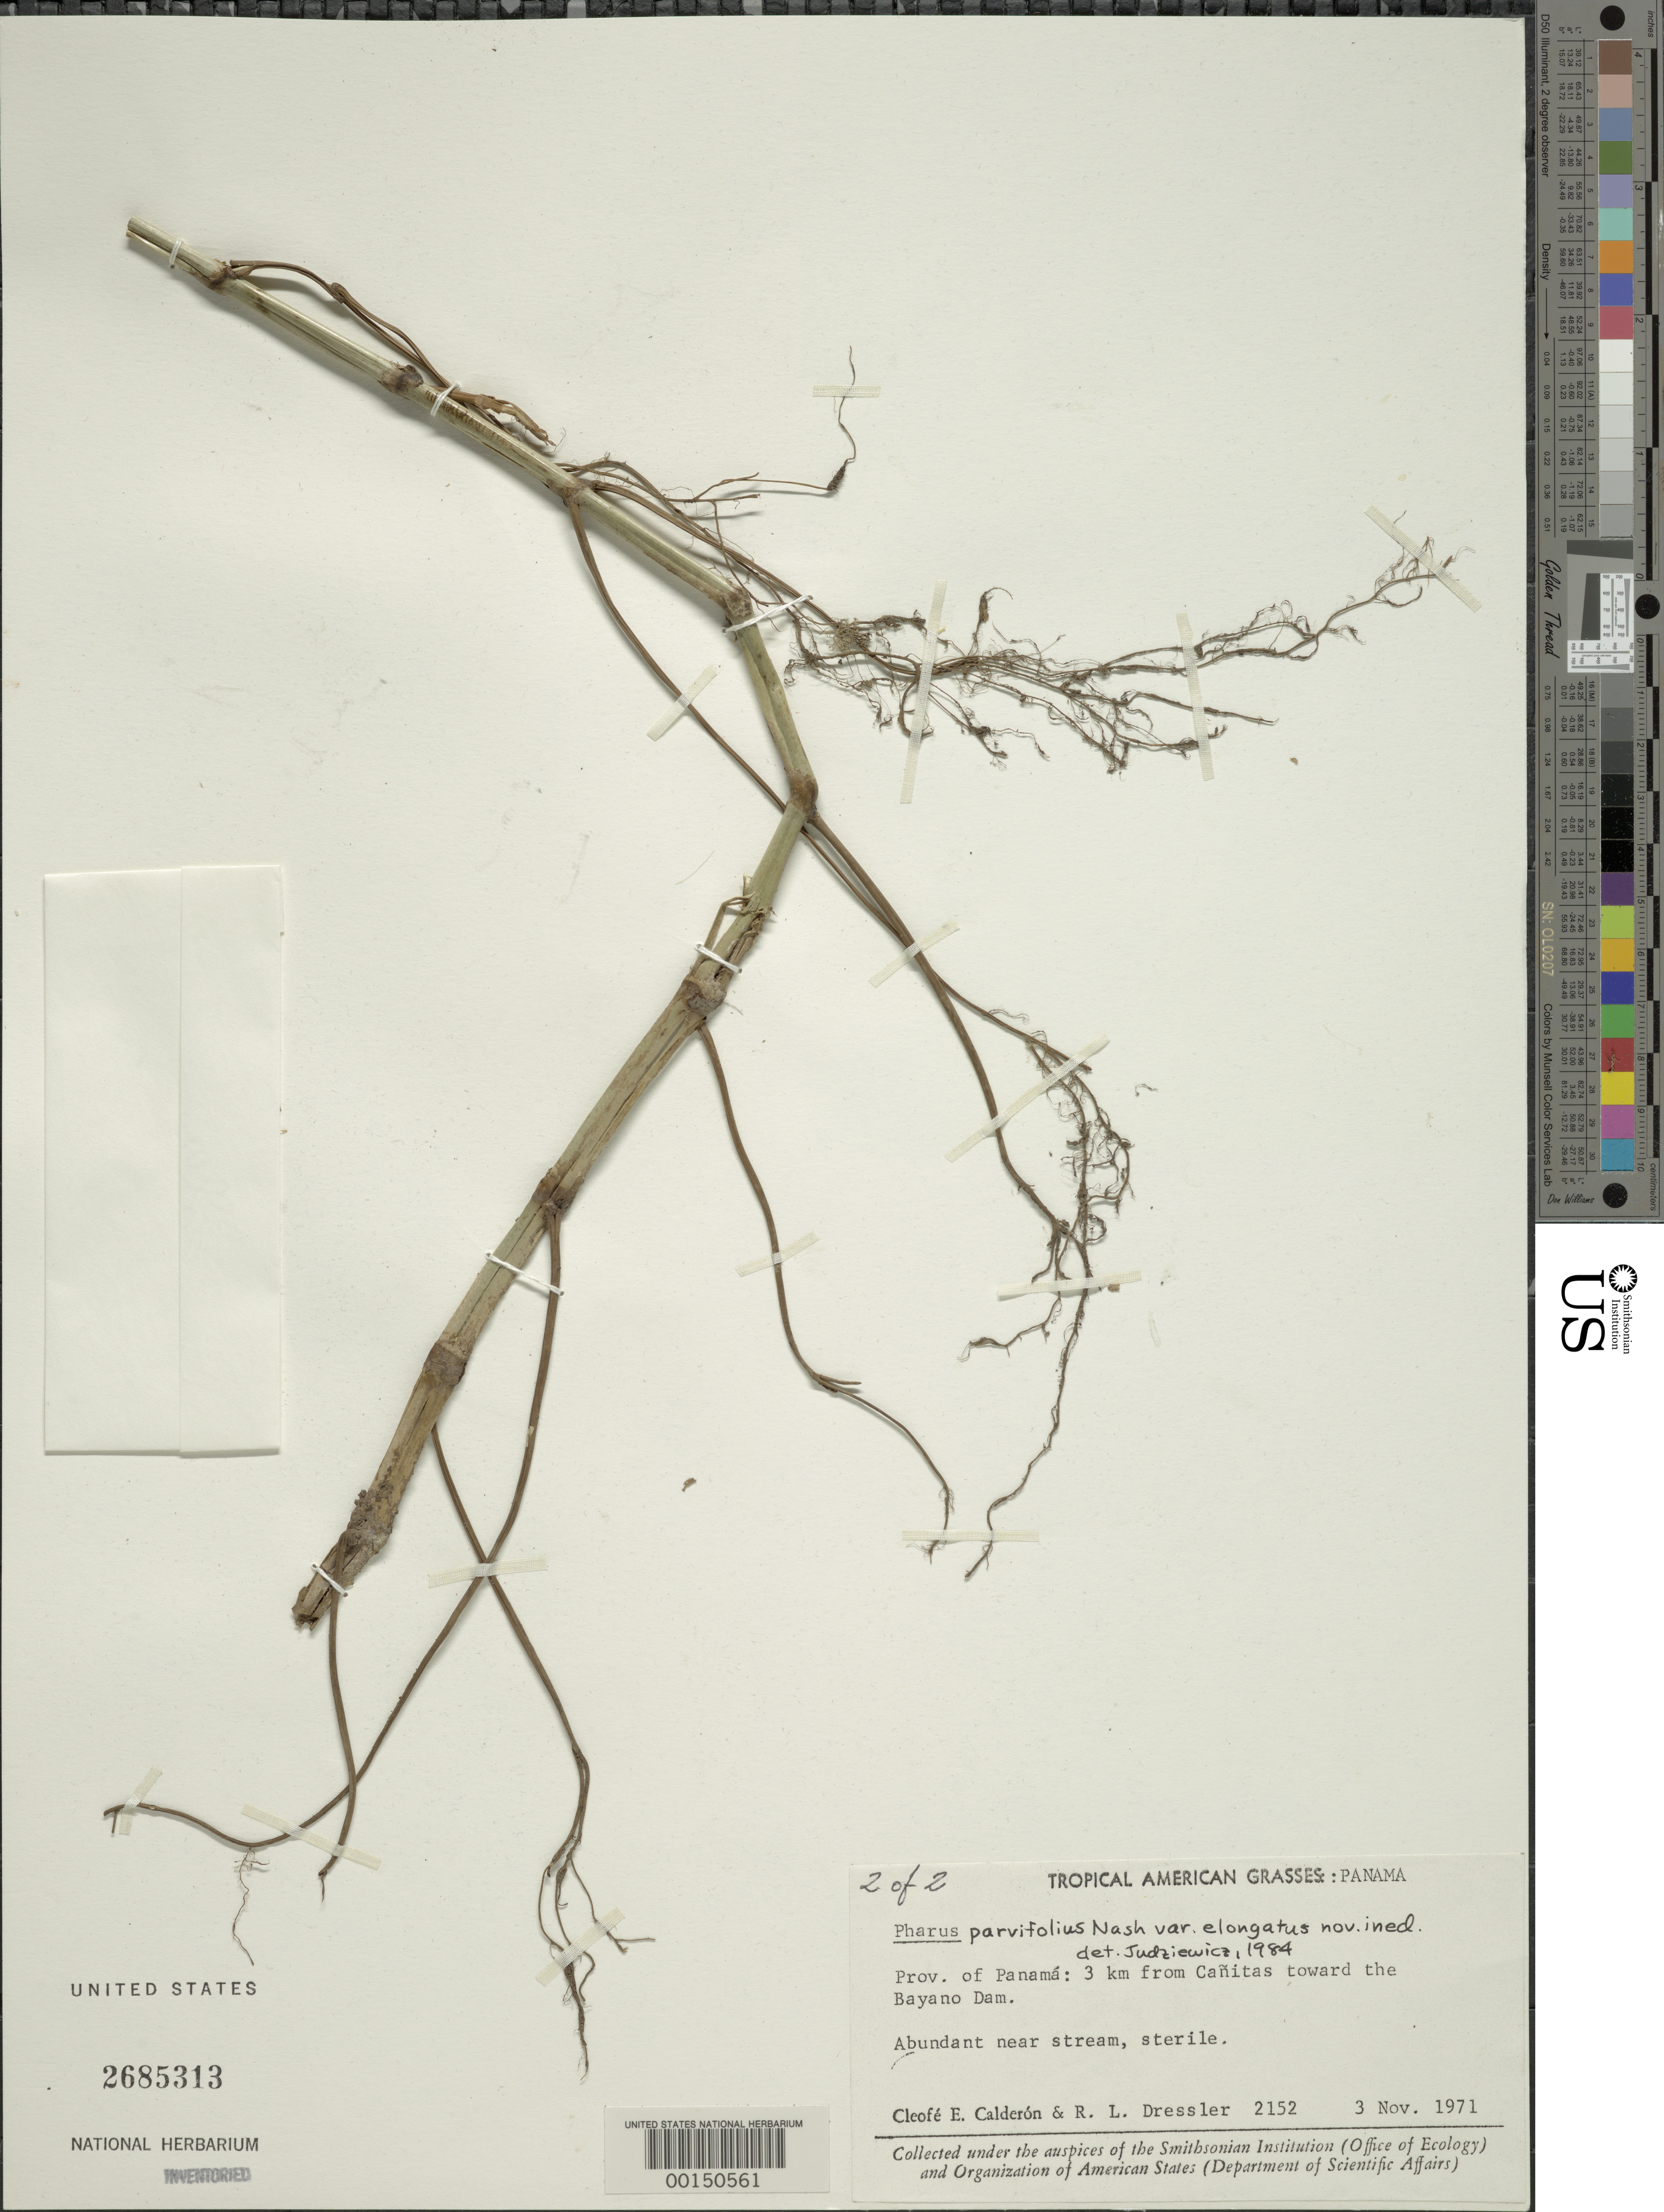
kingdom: Plantae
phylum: Tracheophyta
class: Liliopsida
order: Poales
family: Poaceae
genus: Pharus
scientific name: Pharus parvifolius subsp. elongatus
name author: Judz.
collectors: C. E. Calderón & R. Dressler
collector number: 2152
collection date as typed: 03 Nov 1971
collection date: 1971-11-03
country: Panama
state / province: Panamá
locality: Canitas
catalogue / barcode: US 2685313